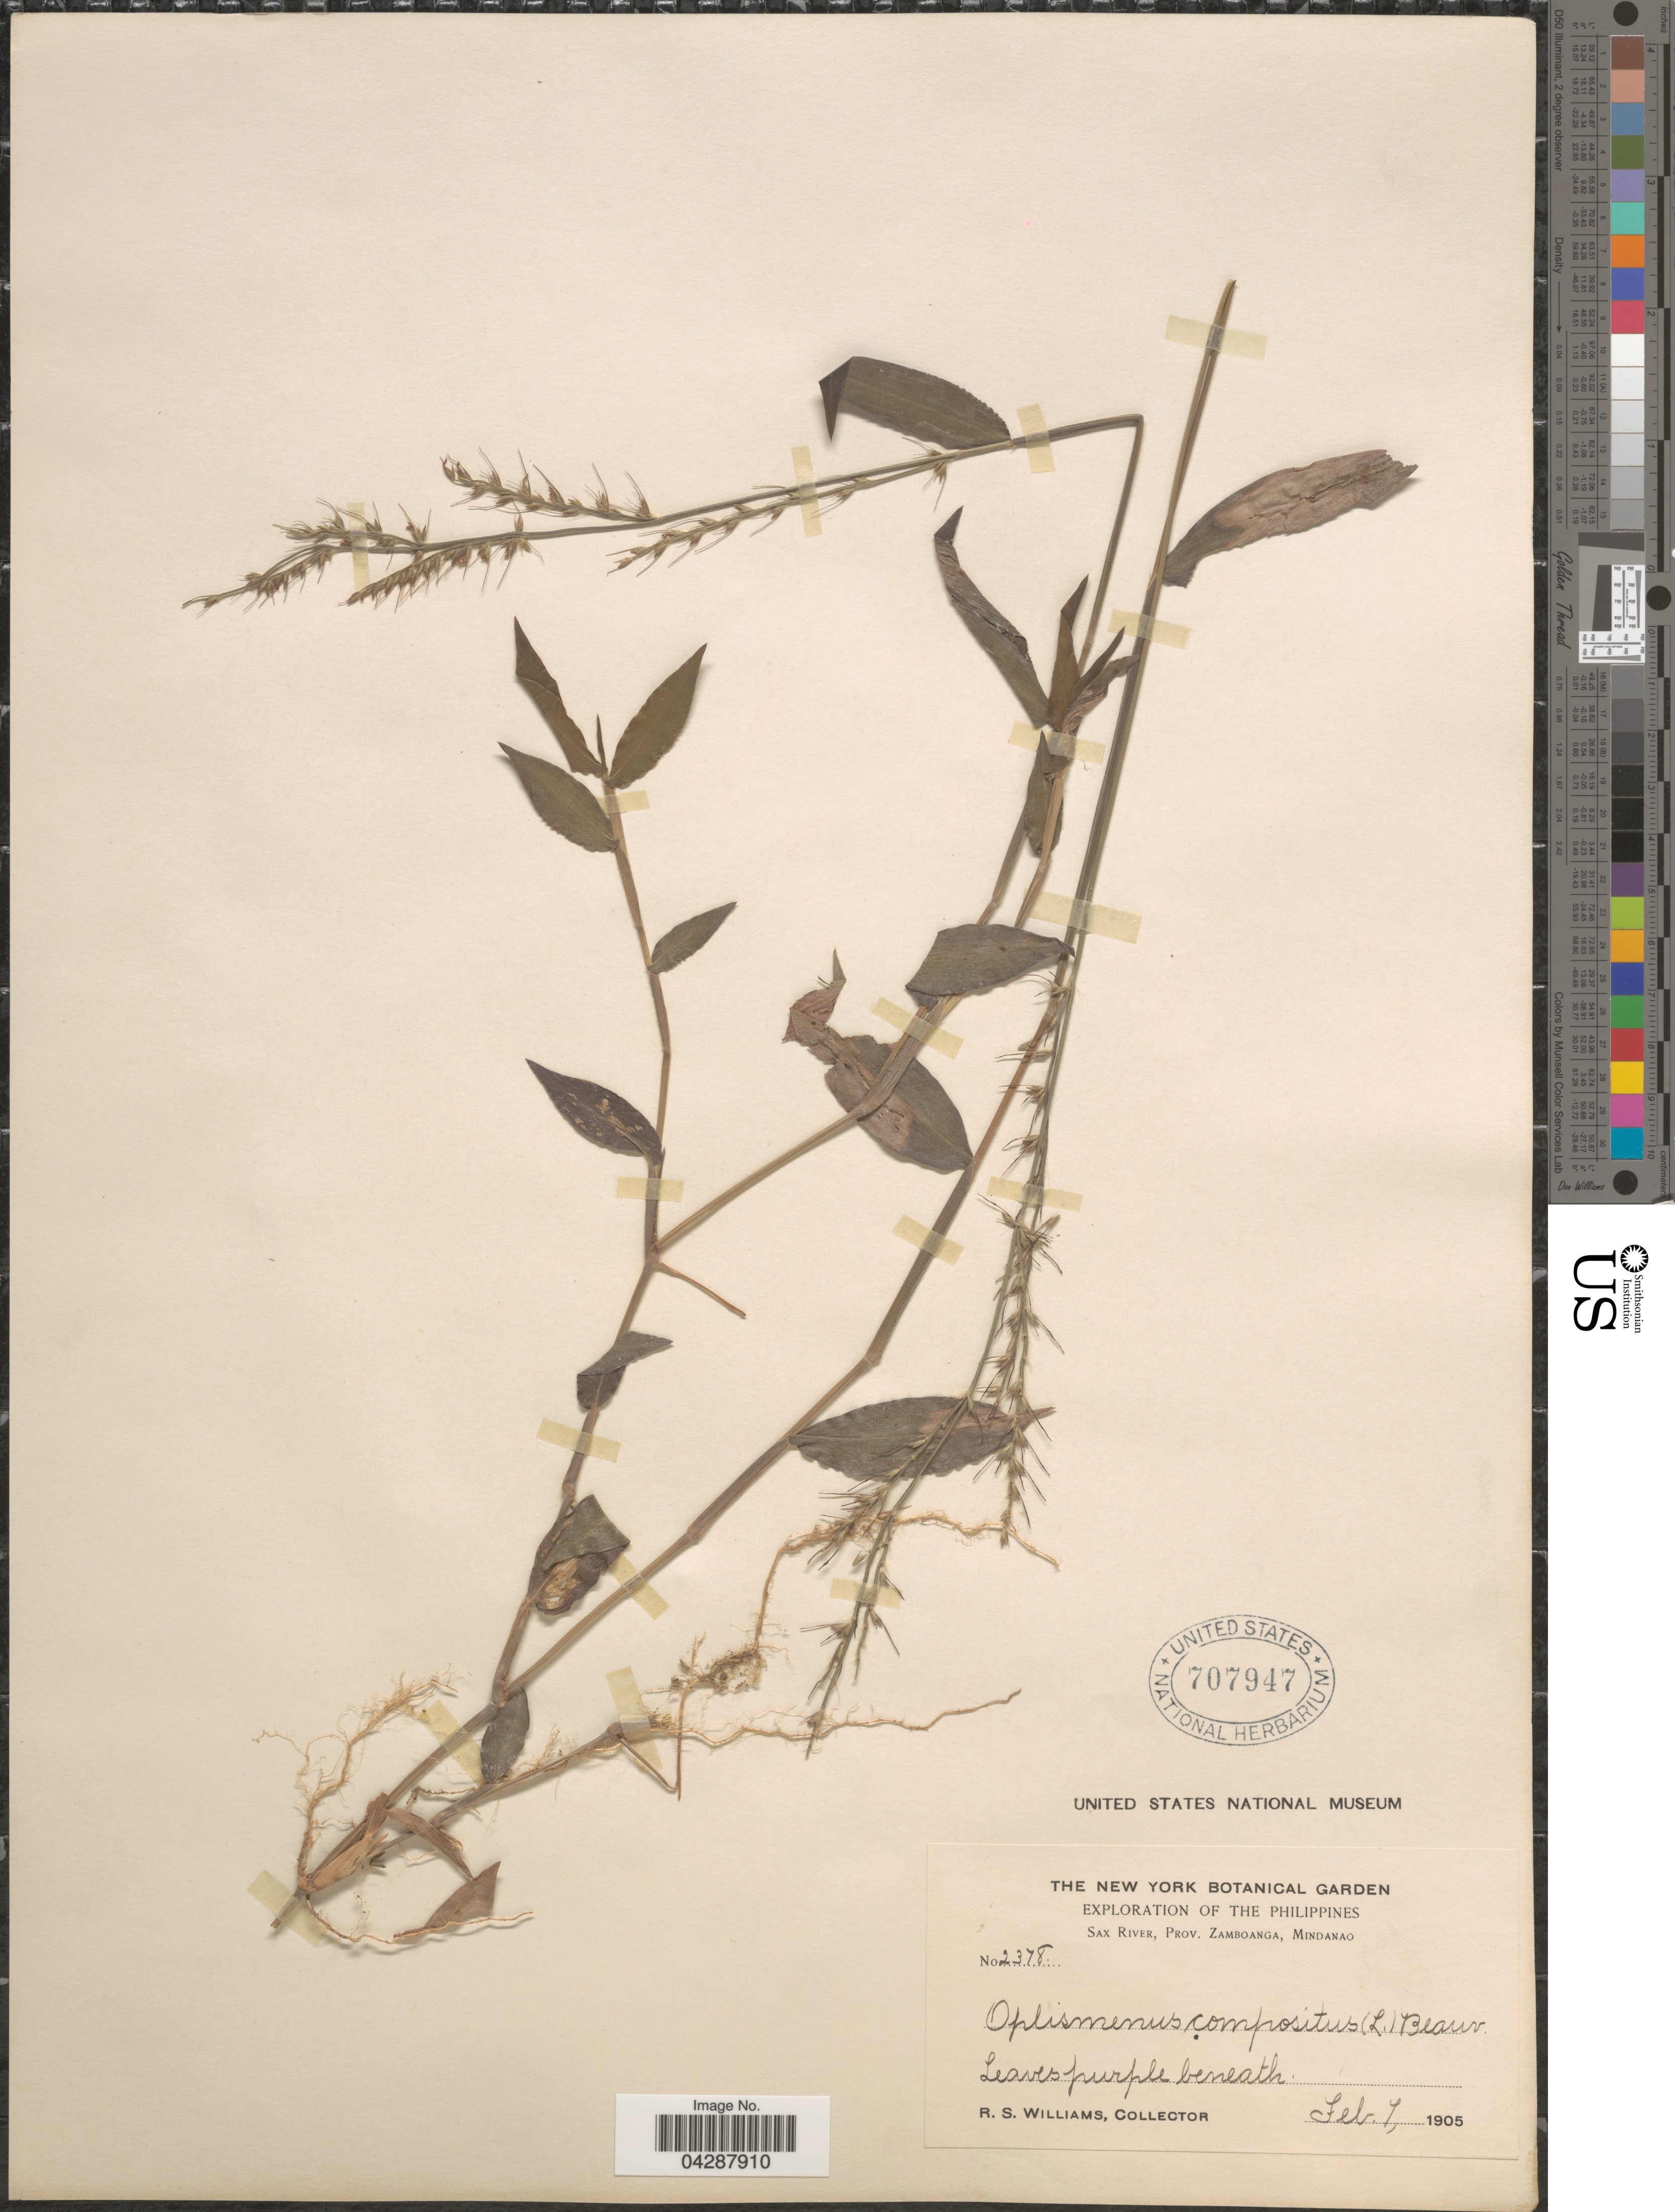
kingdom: Plantae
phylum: Tracheophyta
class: Liliopsida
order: Poales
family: Poaceae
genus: Oplismenus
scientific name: Oplismenus compositus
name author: (L.) P. Beauv.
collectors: R. S. Williams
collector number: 2378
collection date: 1905-02-07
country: Philippines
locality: Exploration of the Philippines. Sax River, Prov. Zamboanga, Mindanao.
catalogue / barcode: US 707947